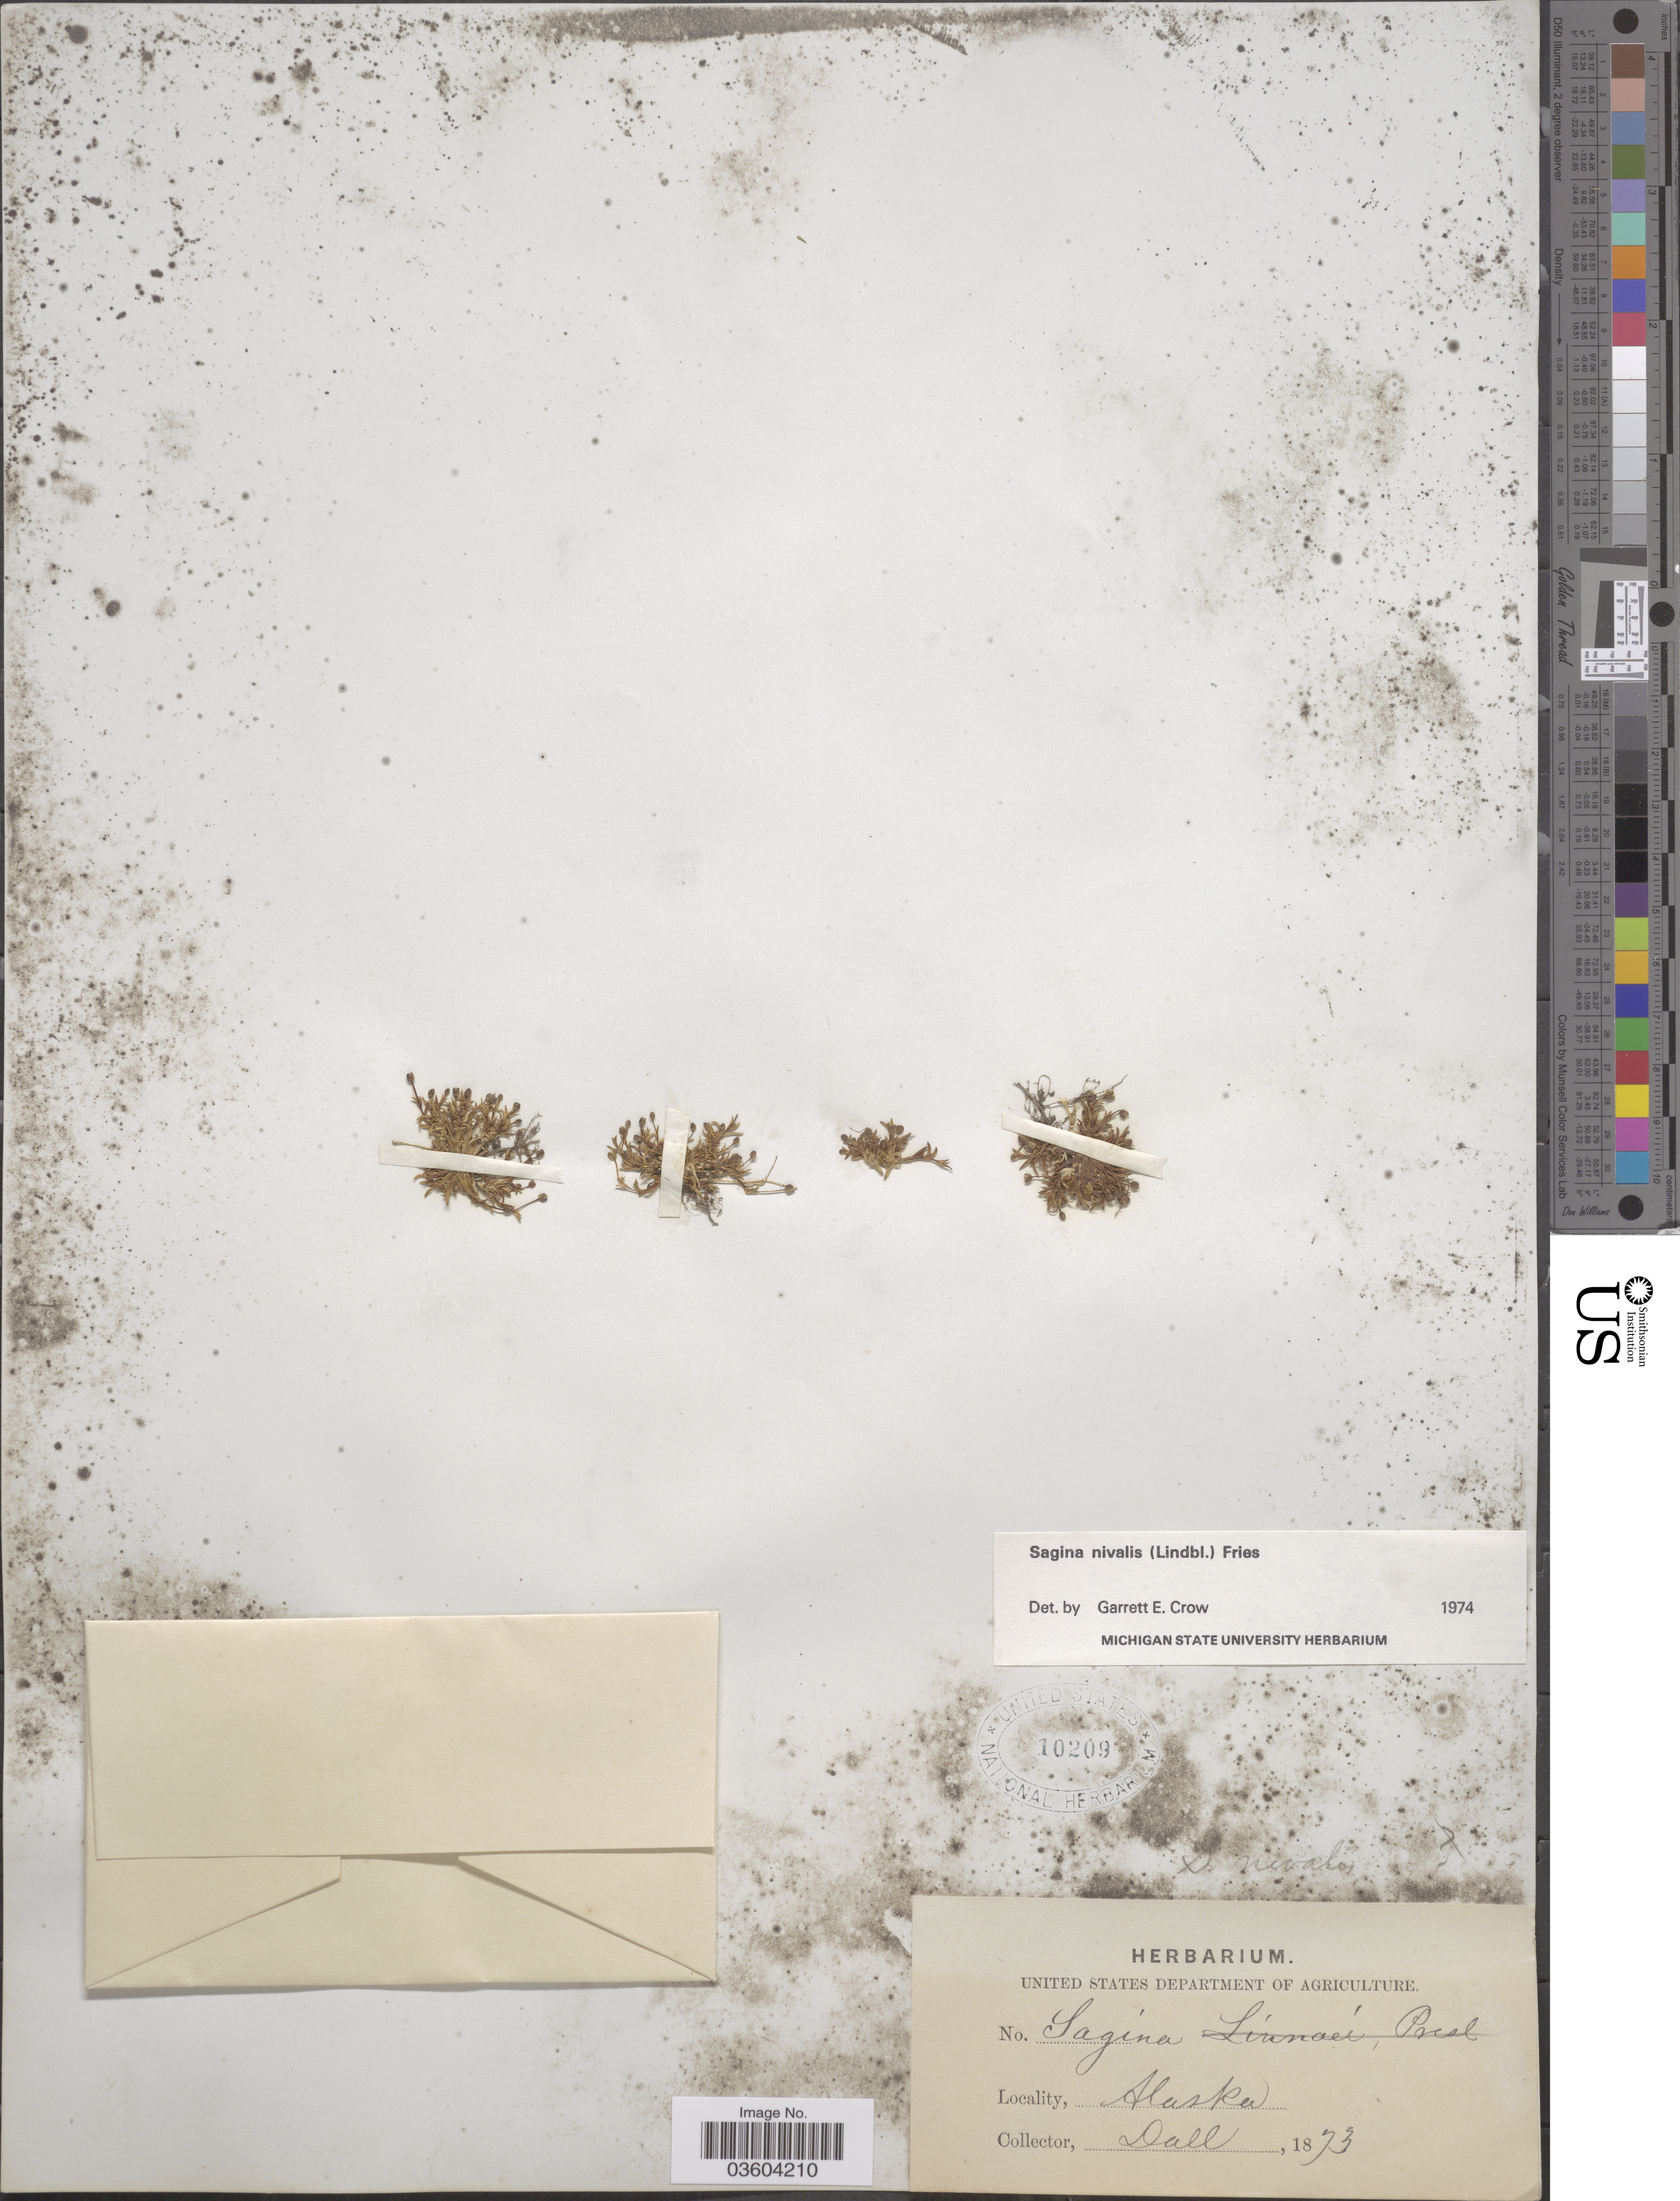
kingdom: Plantae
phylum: Tracheophyta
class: Magnoliopsida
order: Caryophyllales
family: Caryophyllaceae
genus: Sagina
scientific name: Sagina nivalis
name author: (Lindblom) Fr.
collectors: -. Dall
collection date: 1873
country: United States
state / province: Alaska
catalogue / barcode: US 10209